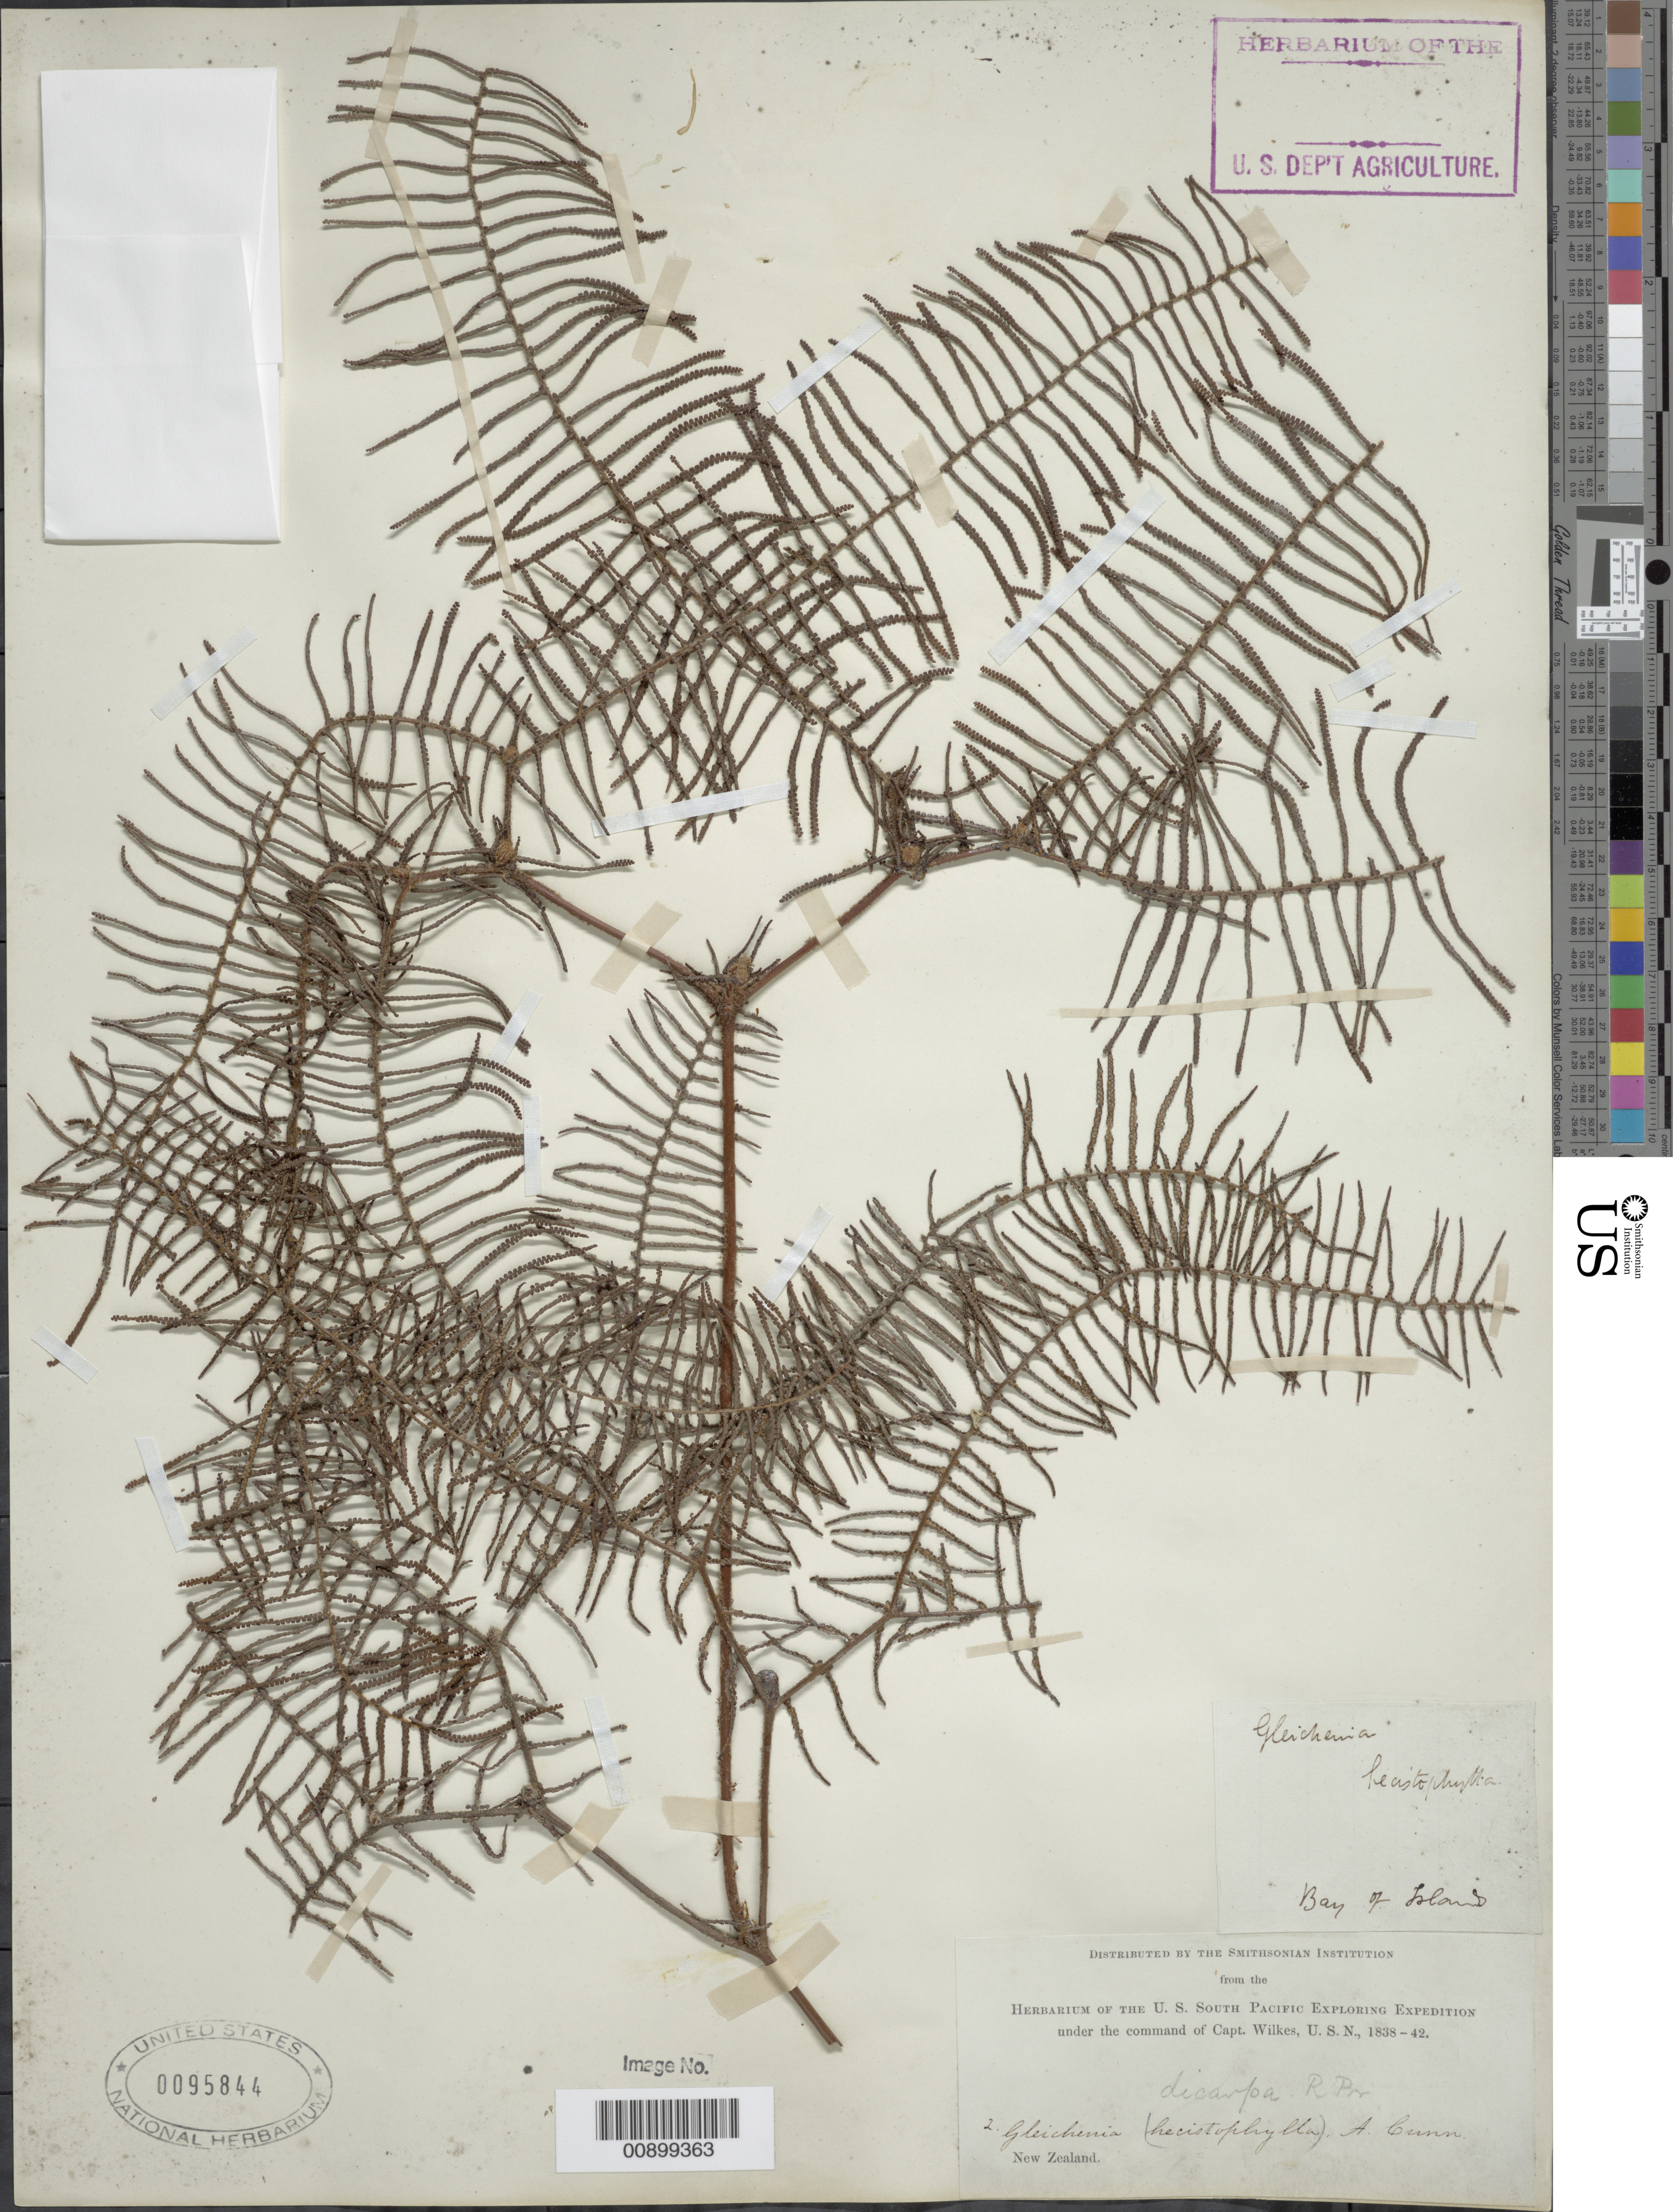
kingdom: Plantae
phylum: Tracheophyta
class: Polypodiopsida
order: Gleicheniales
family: Gleicheniaceae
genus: Gleichenia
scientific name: Gleichenia dicarpa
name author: R. Br.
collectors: Wilkes Explor. Exped.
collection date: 1838/1842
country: New Zealand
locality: New Zealand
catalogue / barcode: US 95844